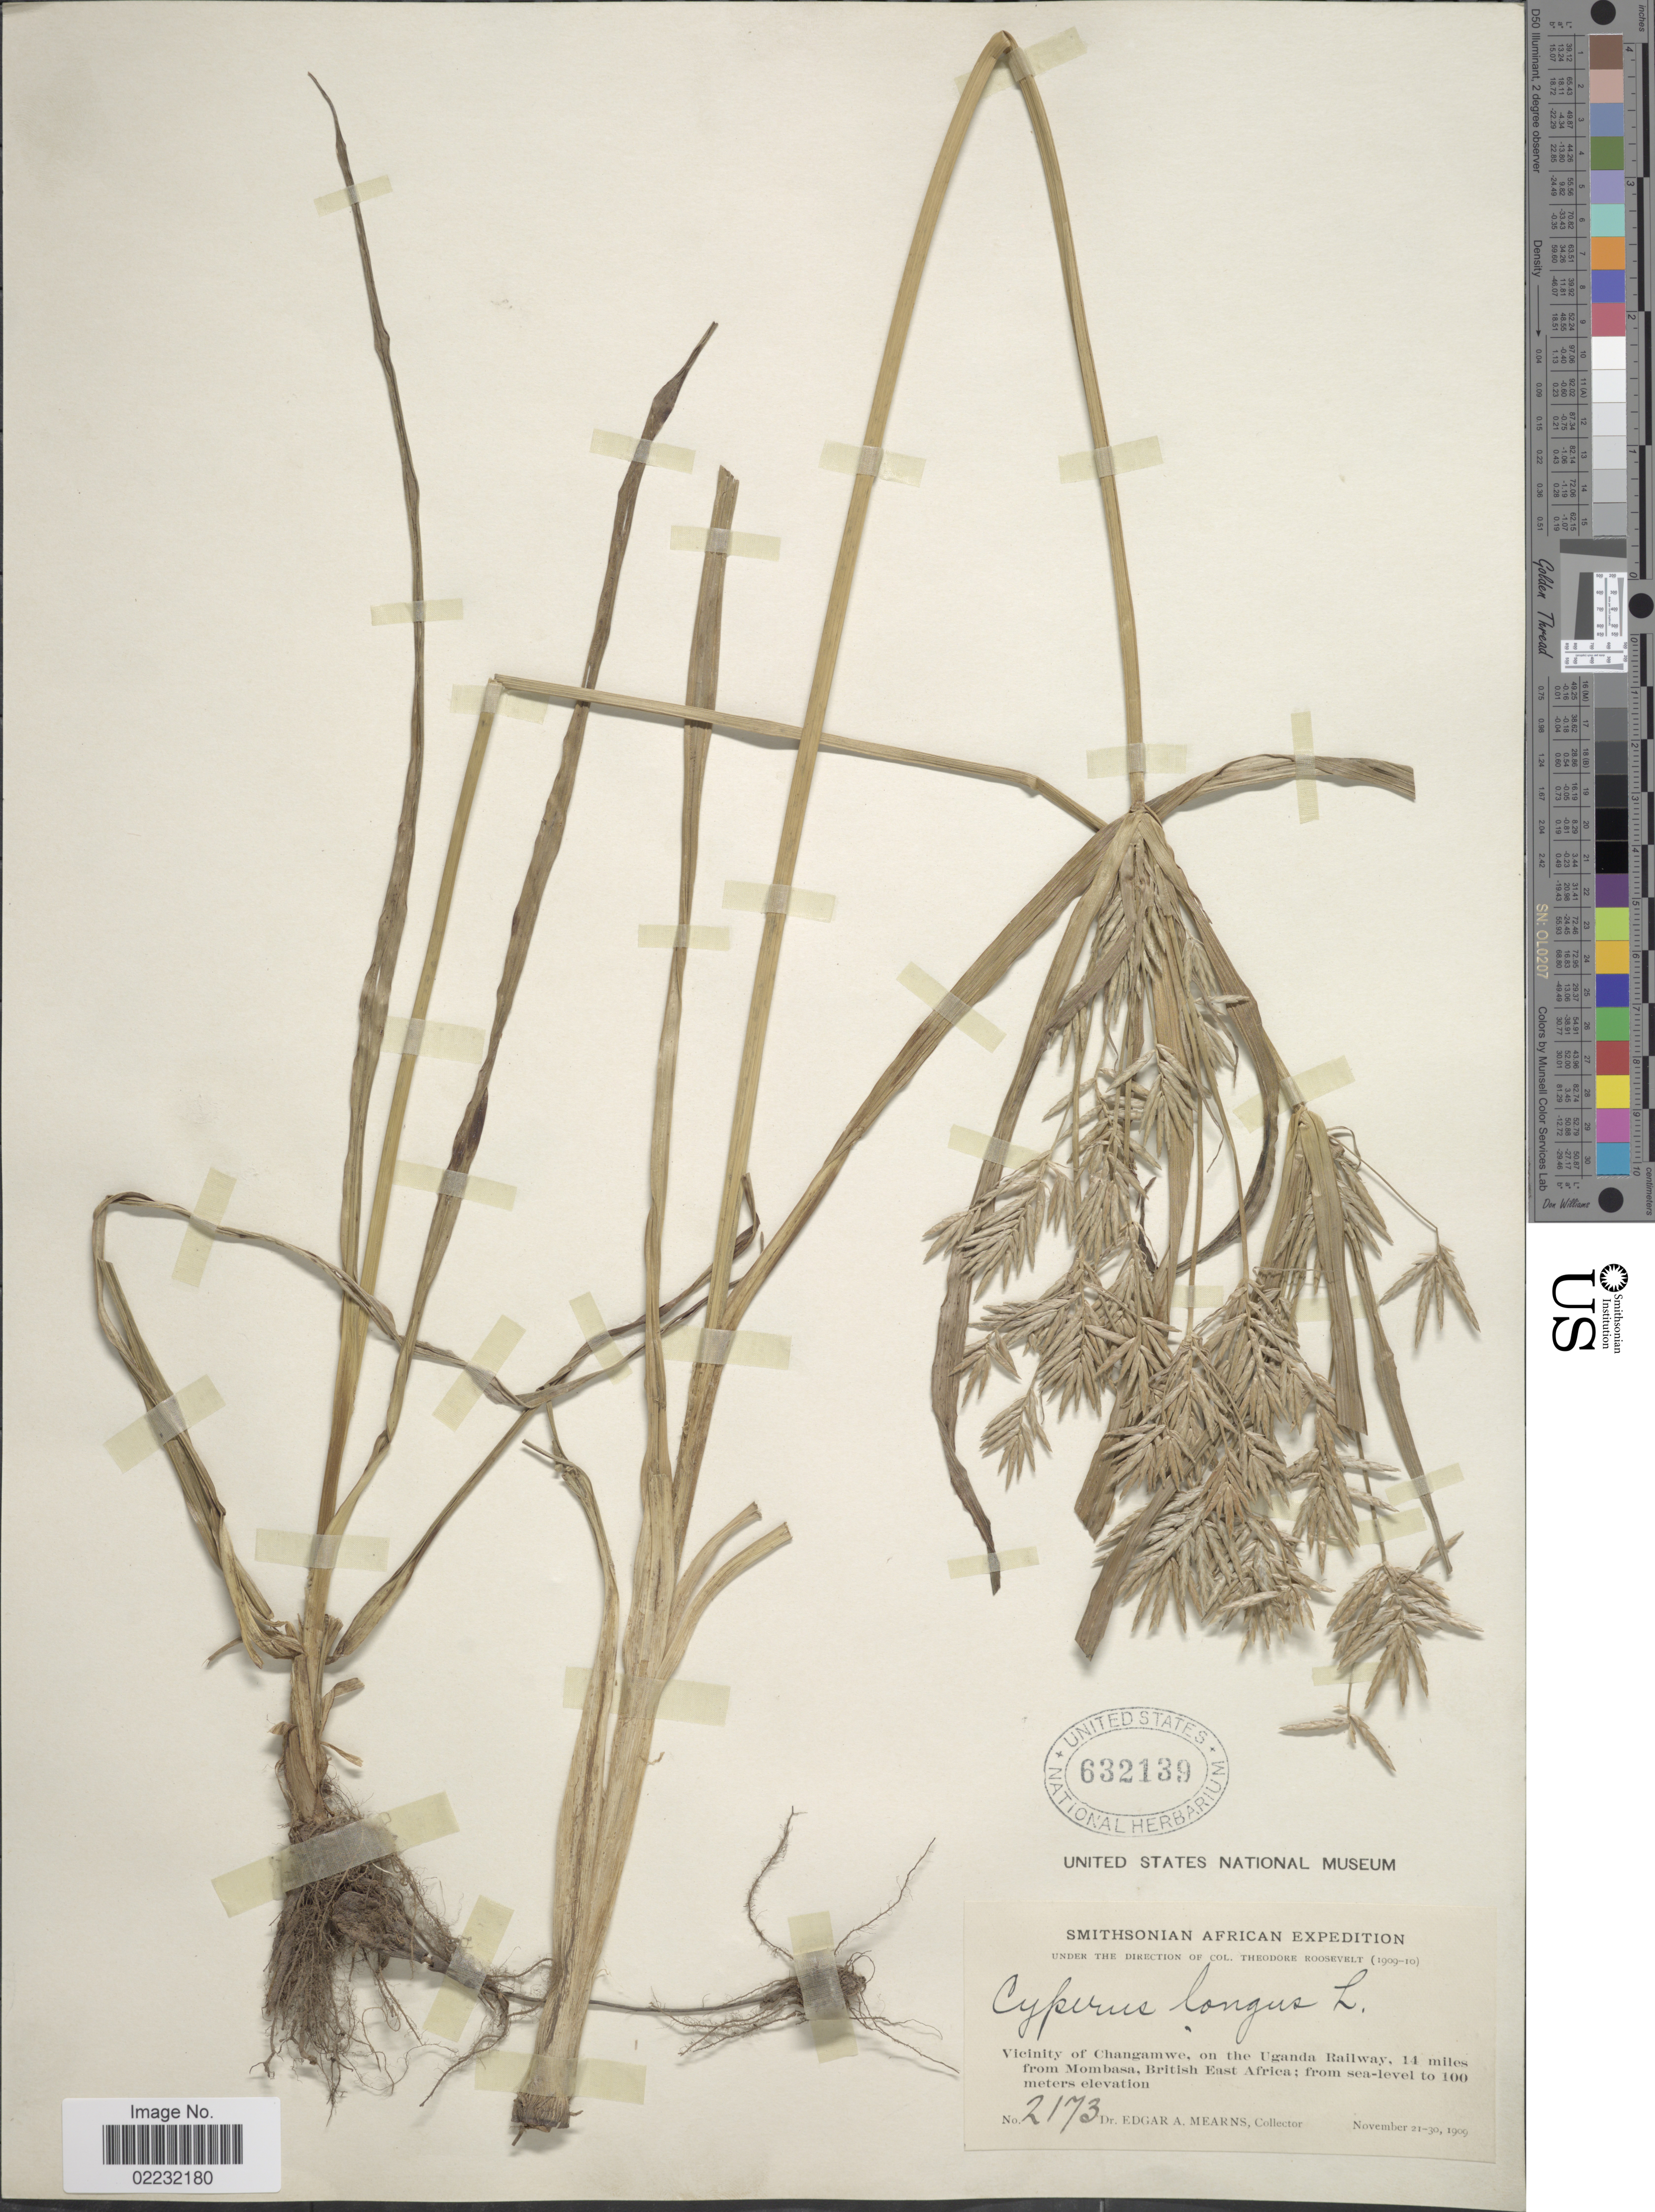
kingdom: Plantae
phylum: Tracheophyta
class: Liliopsida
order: Poales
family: Cyperaceae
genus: Cyperus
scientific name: Cyperus longus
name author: L.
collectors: E. A. Mearns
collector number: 2173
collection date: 1909-11-21/1909-11-30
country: Uganda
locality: Vicinity of Changamwe, on the Uganda Railway, 14 miles from Mambasa, British East Africa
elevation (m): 100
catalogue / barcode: US 632139